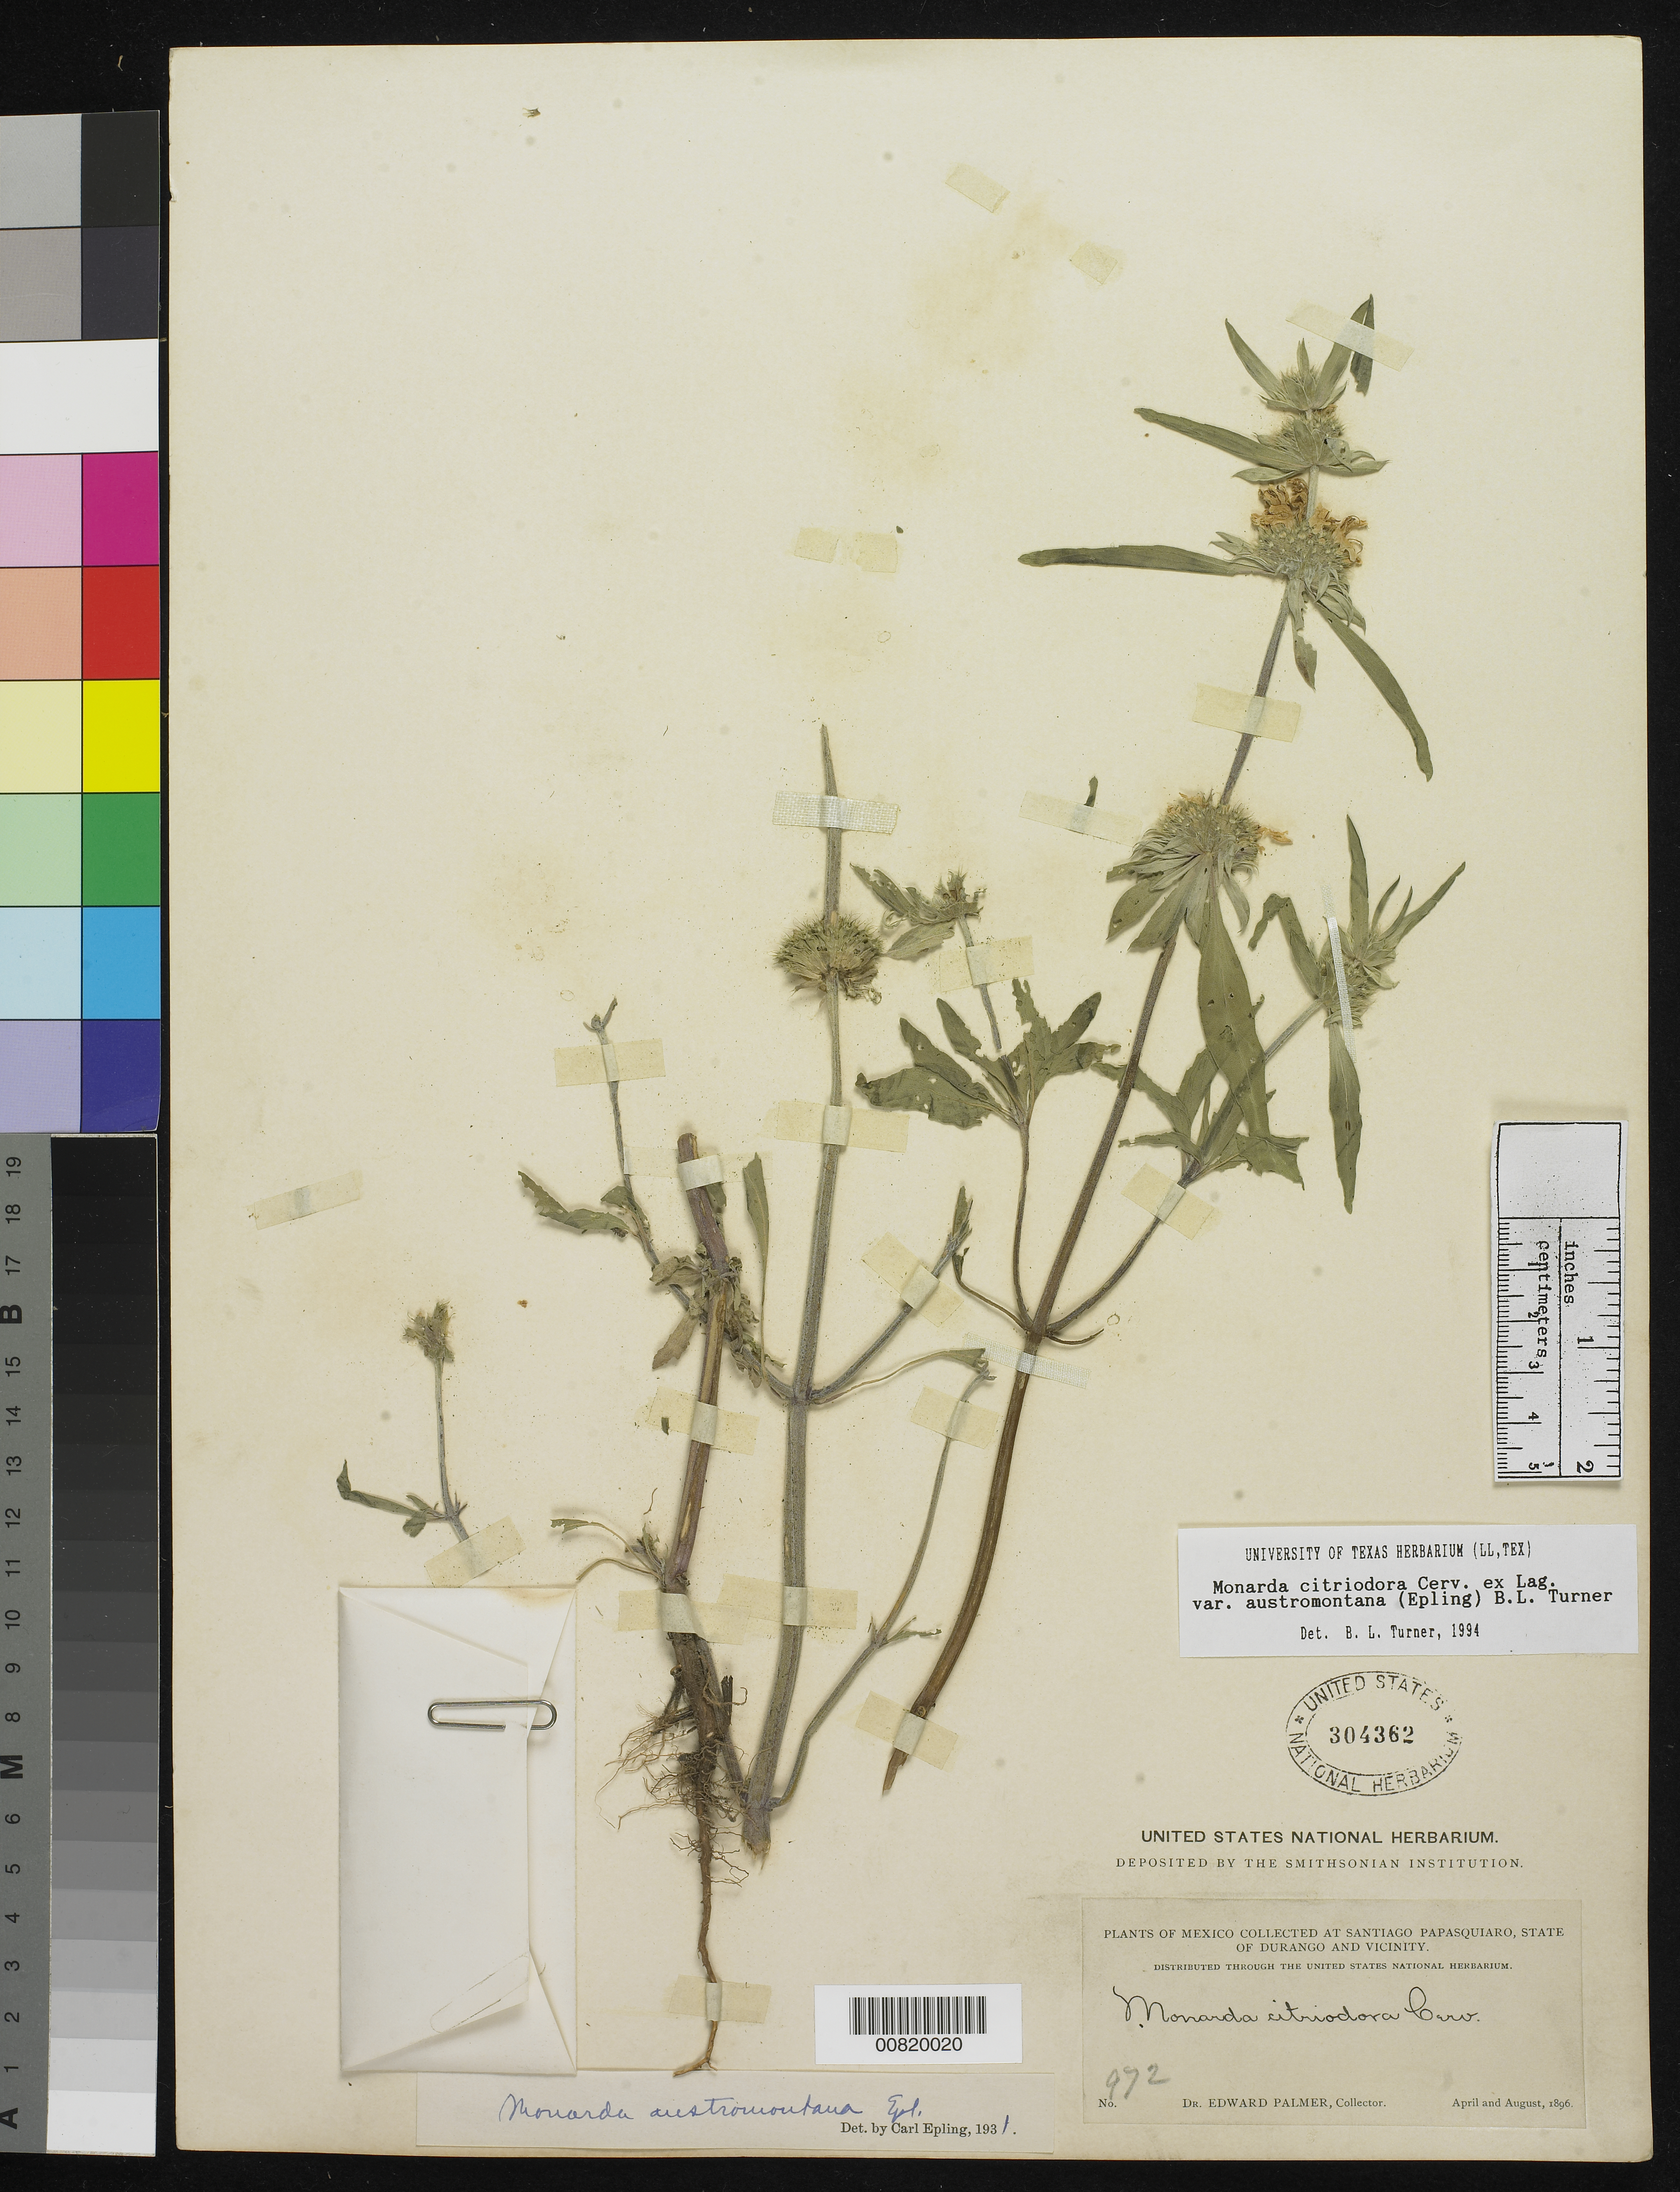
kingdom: Plantae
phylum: Tracheophyta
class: Magnoliopsida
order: Lamiales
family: Lamiaceae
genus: Monarda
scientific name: Monarda citriodora var. austromontana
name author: (Epling) B.L. Turner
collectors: E. Palmer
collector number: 972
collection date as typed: Apr 1896 to -- Aug 1896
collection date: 1896-04/1896-08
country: Mexico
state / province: Durango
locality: Santiago Papasquiaro, Durango and vicinity.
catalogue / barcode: US 304362